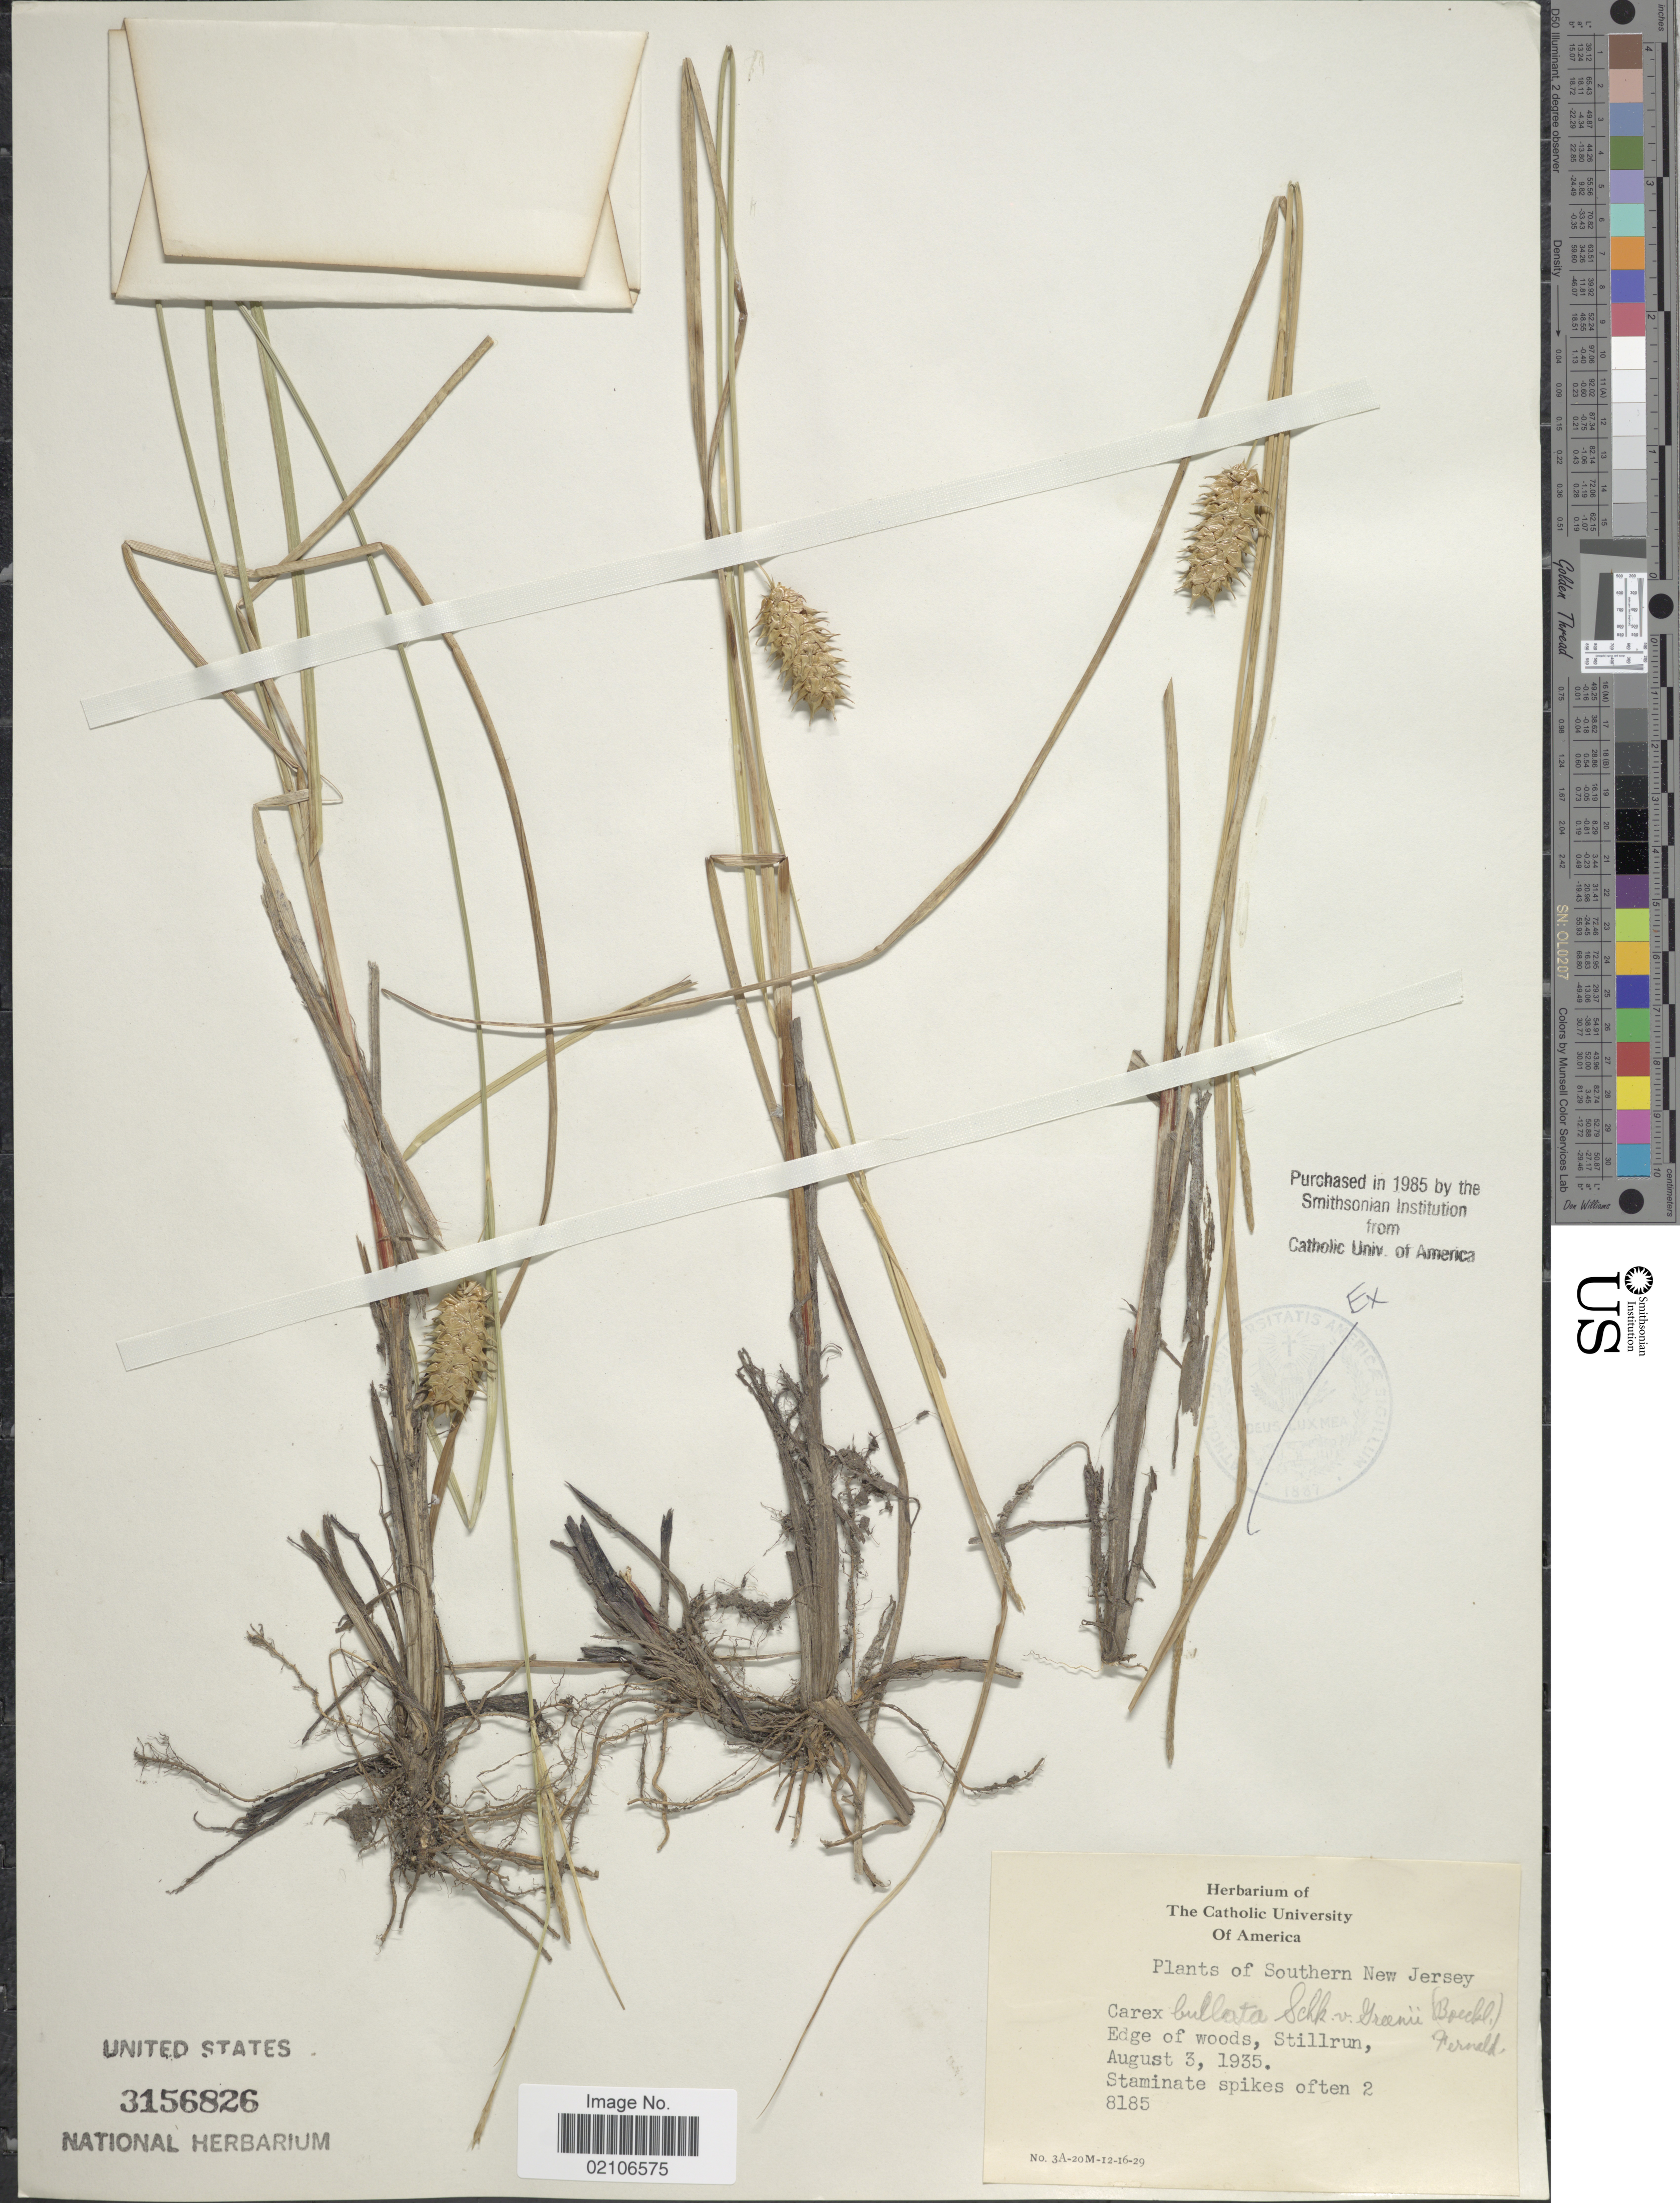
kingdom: Plantae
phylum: Tracheophyta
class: Liliopsida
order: Poales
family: Cyperaceae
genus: Carex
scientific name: Carex bullata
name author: Schkuhr ex Willd.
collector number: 8185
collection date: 1935-08-03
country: United States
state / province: New Jersey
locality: Southern New jersey, Edge of woods, Stillrun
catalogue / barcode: US 3156826